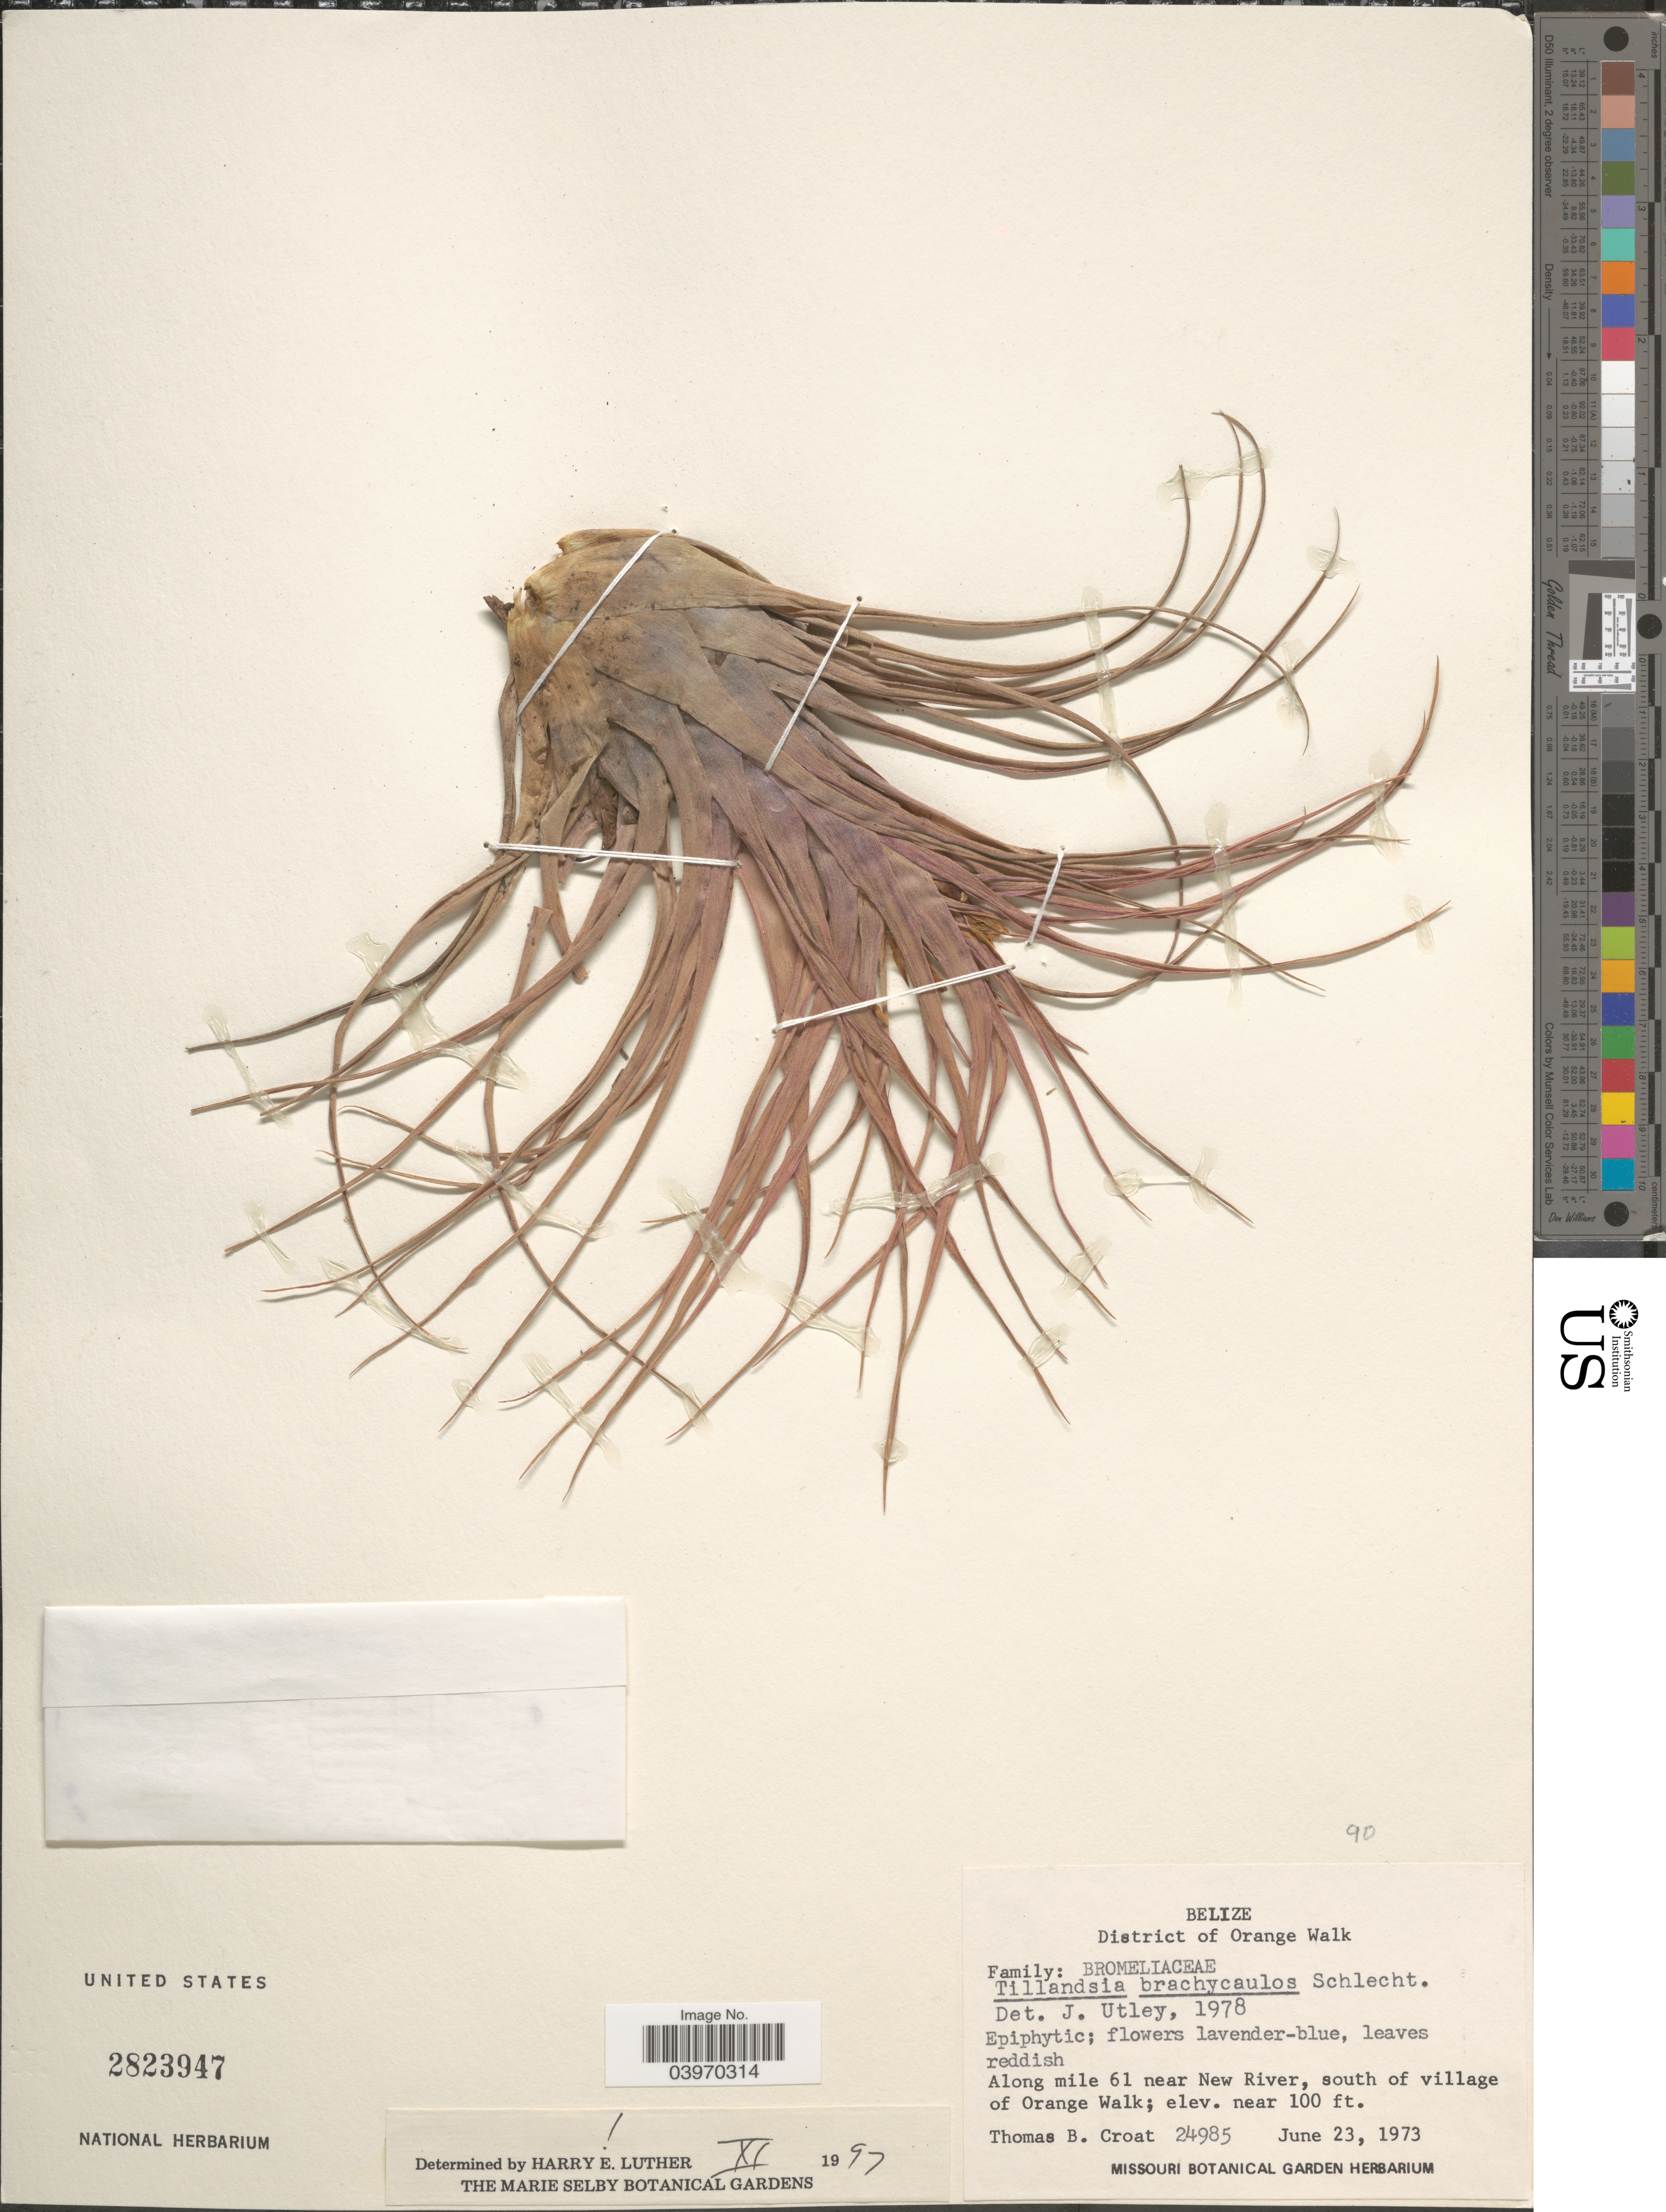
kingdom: Plantae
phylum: Tracheophyta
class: Liliopsida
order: Poales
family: Bromeliaceae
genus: Tillandsia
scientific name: Tillandsia brachycaulos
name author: Schltdl.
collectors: T. B. Croat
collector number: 24985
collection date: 1973-06-23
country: Belize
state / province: Orange Walk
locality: District of Orange Walk. Along mile 61 near New River, south of village of Orange Walk.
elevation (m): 30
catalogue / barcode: US 2823947